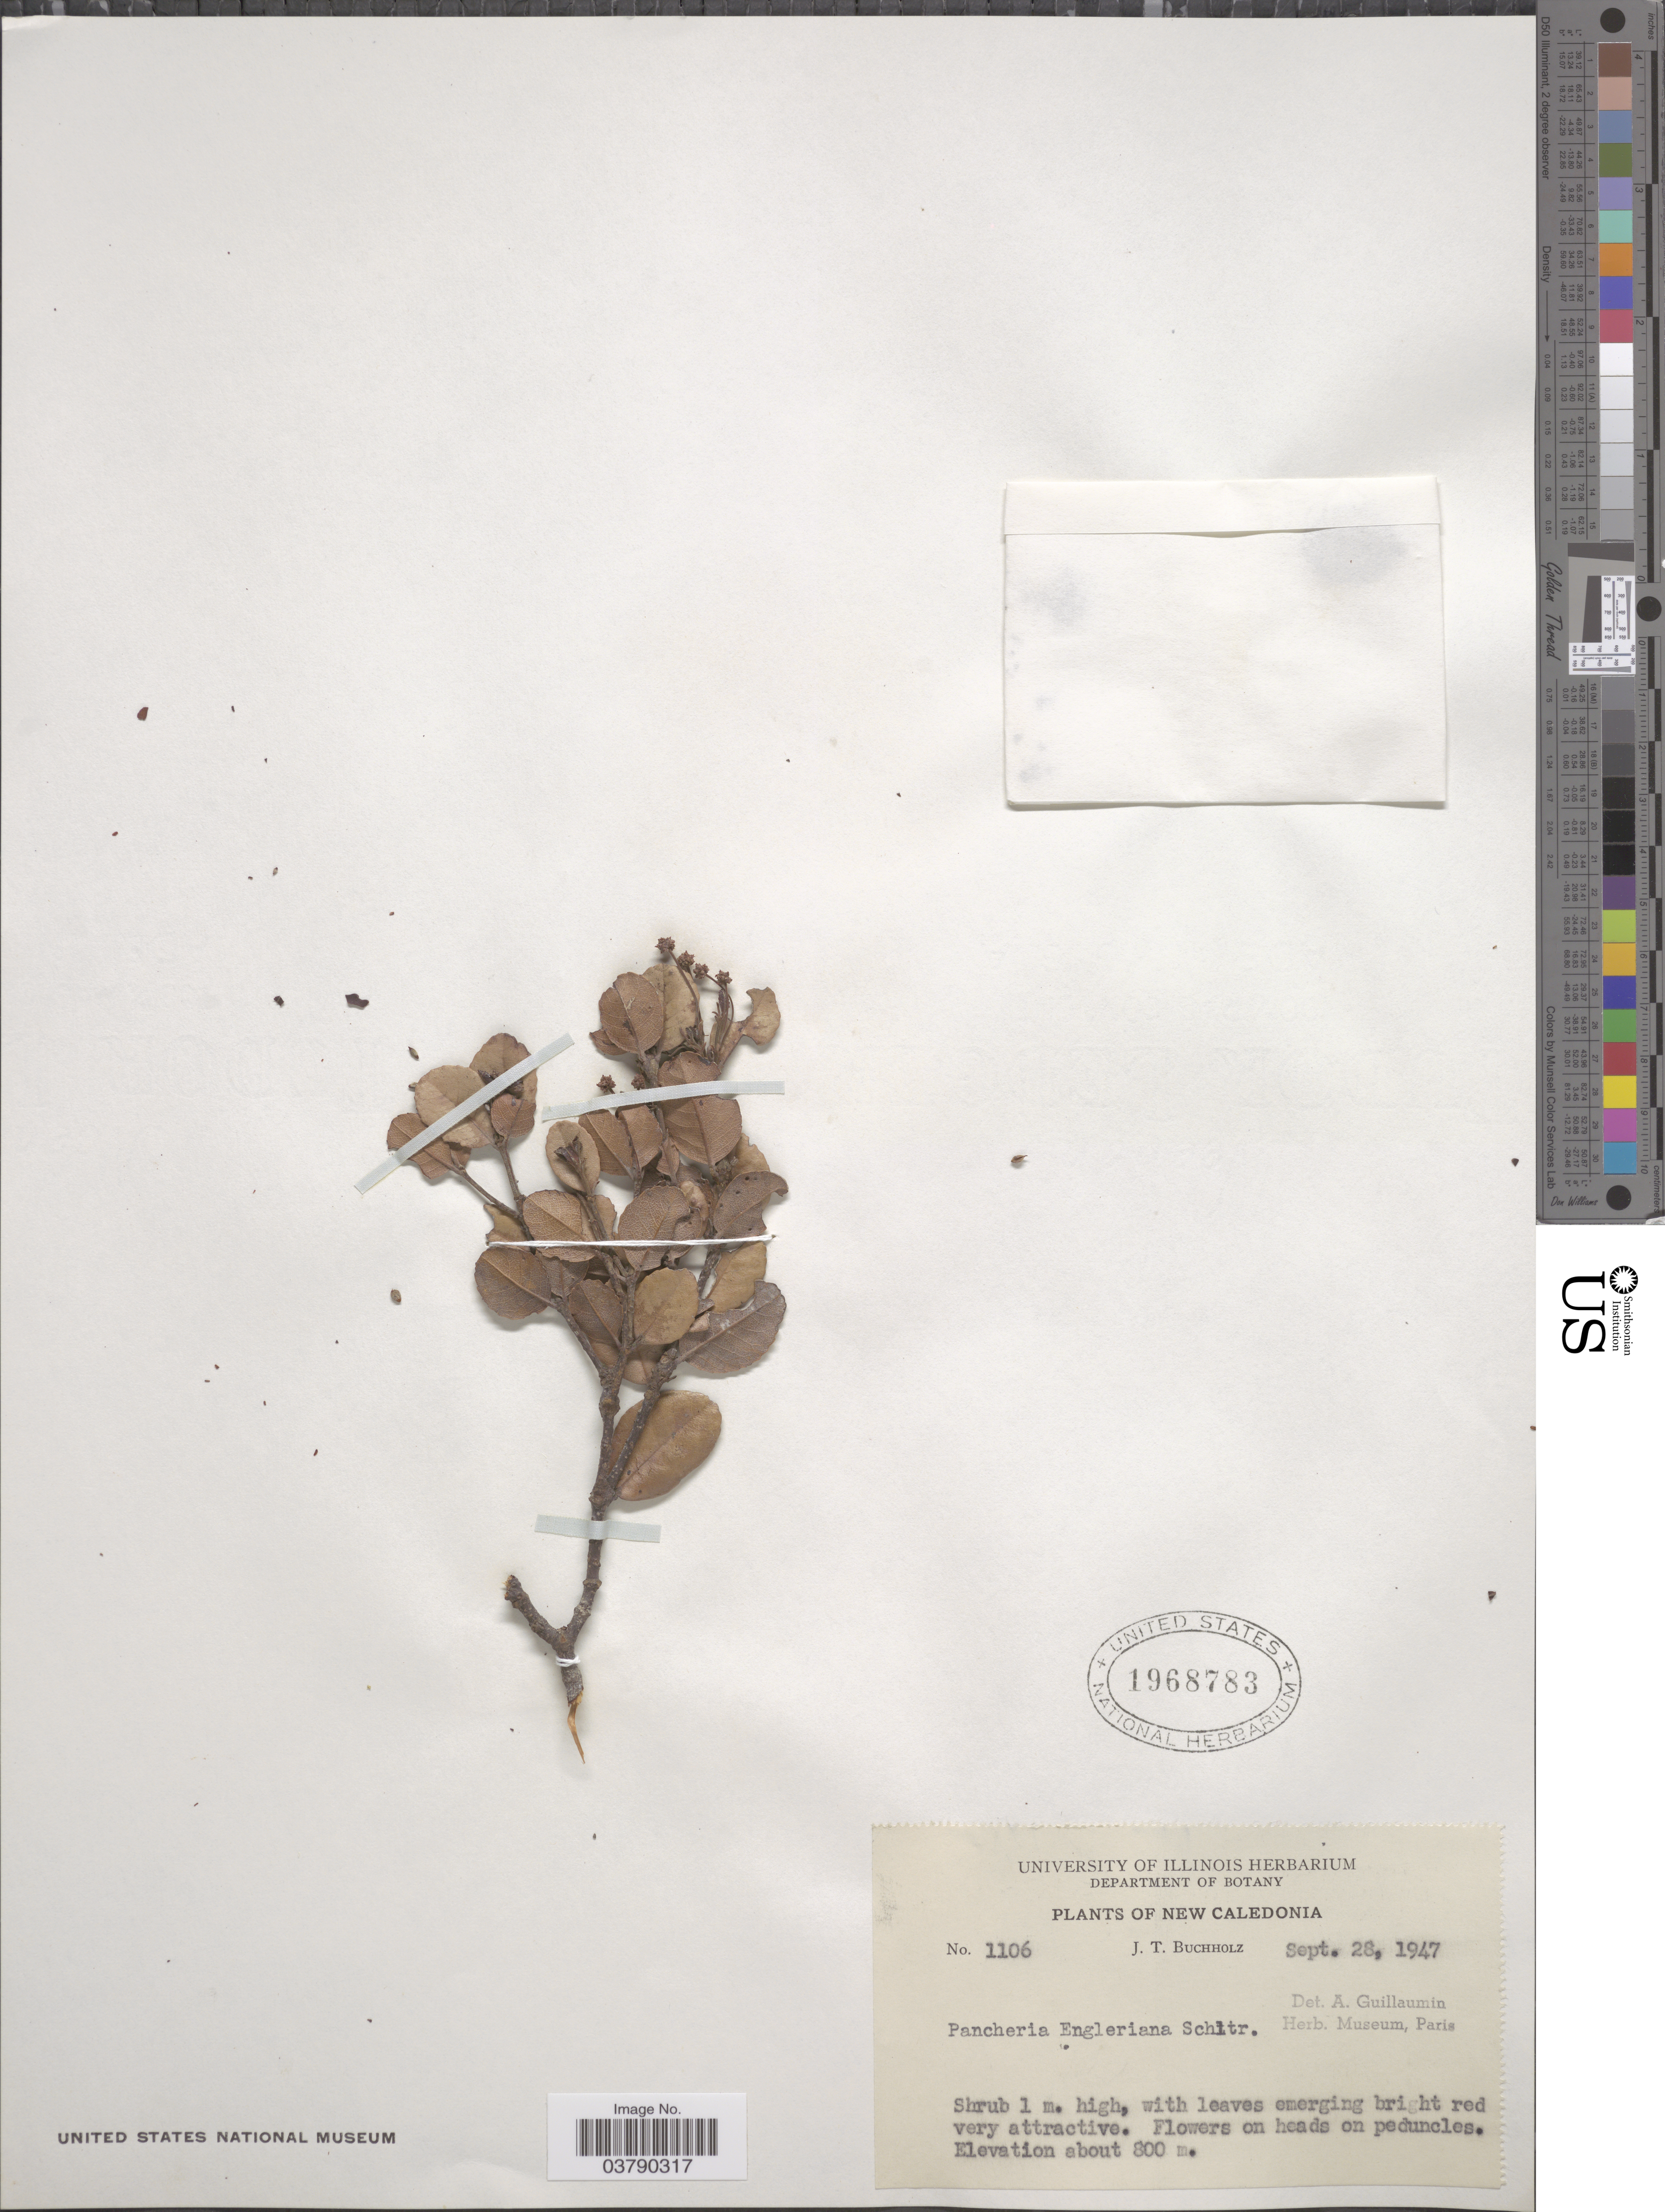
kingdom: Plantae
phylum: Tracheophyta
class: Magnoliopsida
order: Oxalidales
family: Cunoniaceae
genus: Pancheria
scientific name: Pancheria engleriana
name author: Schltr.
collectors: J. T. Buchholz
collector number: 1106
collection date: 1947-09-28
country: New Caledonia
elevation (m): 800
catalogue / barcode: US 1968783